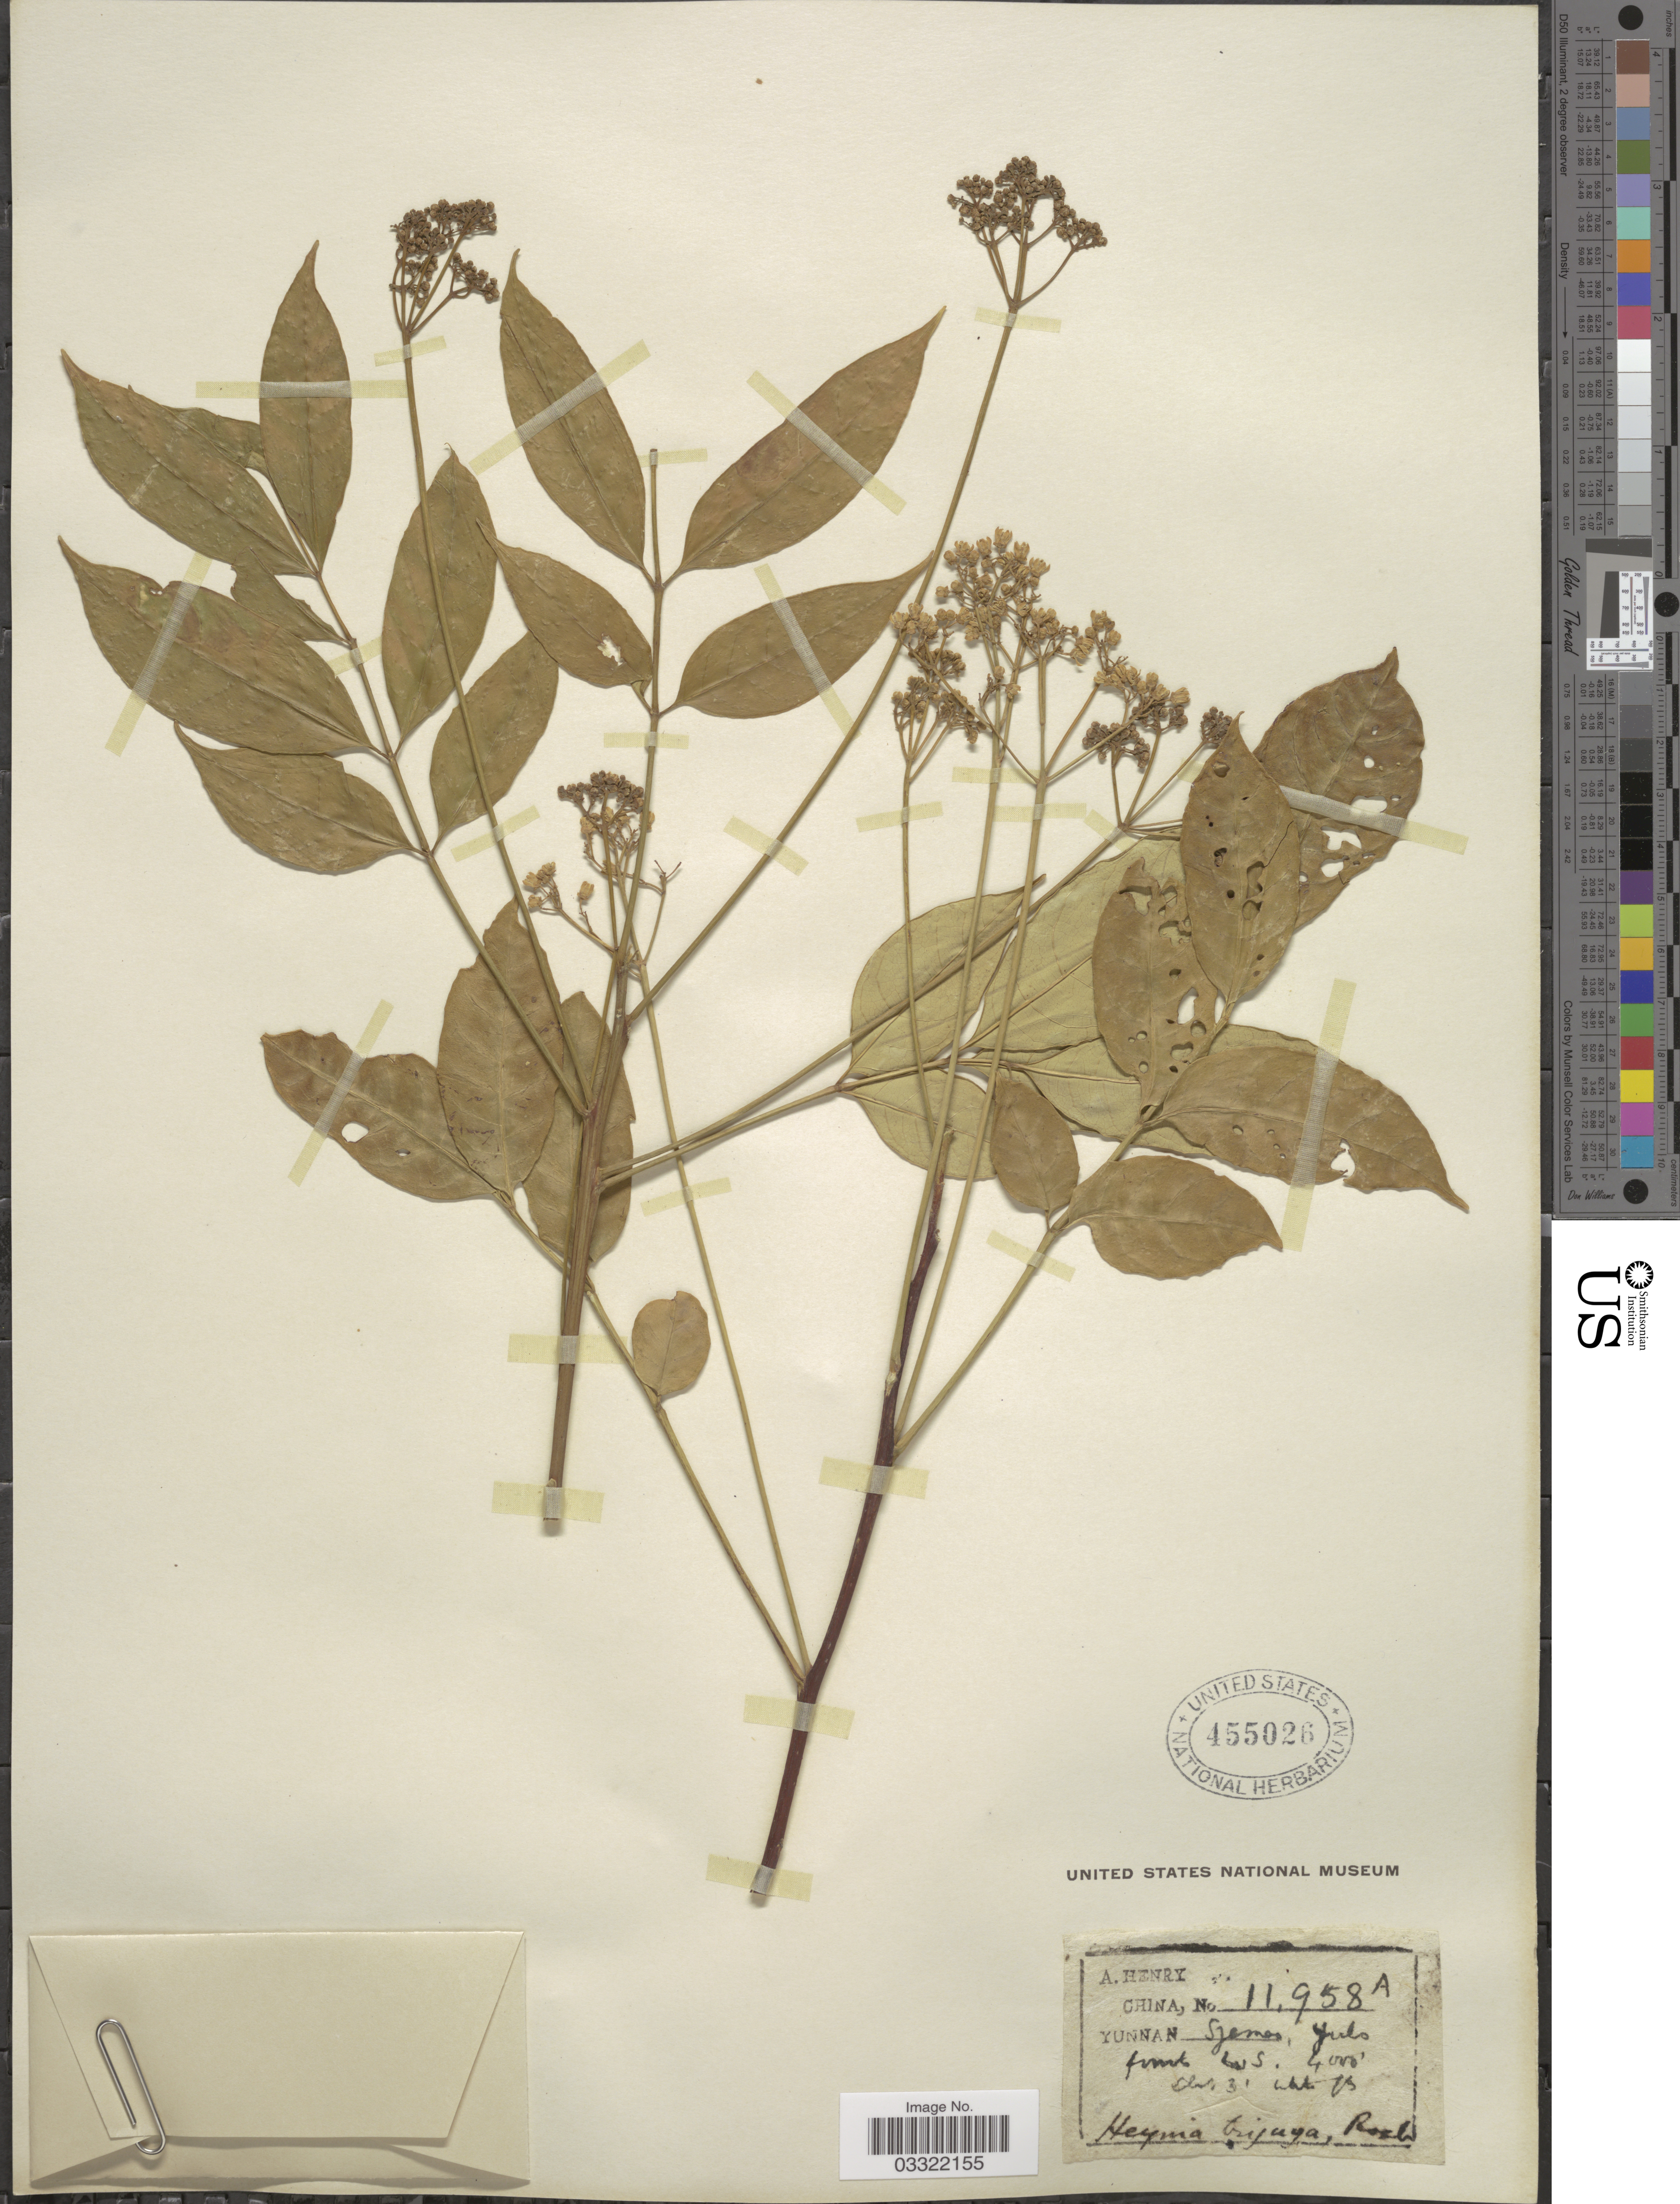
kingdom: Plantae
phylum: Tracheophyta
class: Magnoliopsida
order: Sapindales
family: Meliaceae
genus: Heynea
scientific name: Heynea trijuga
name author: Roxb.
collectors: A. Henry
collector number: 11958 A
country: China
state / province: Yunnan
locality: Szemao, Yulo forest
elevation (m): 1219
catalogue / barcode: US 455026